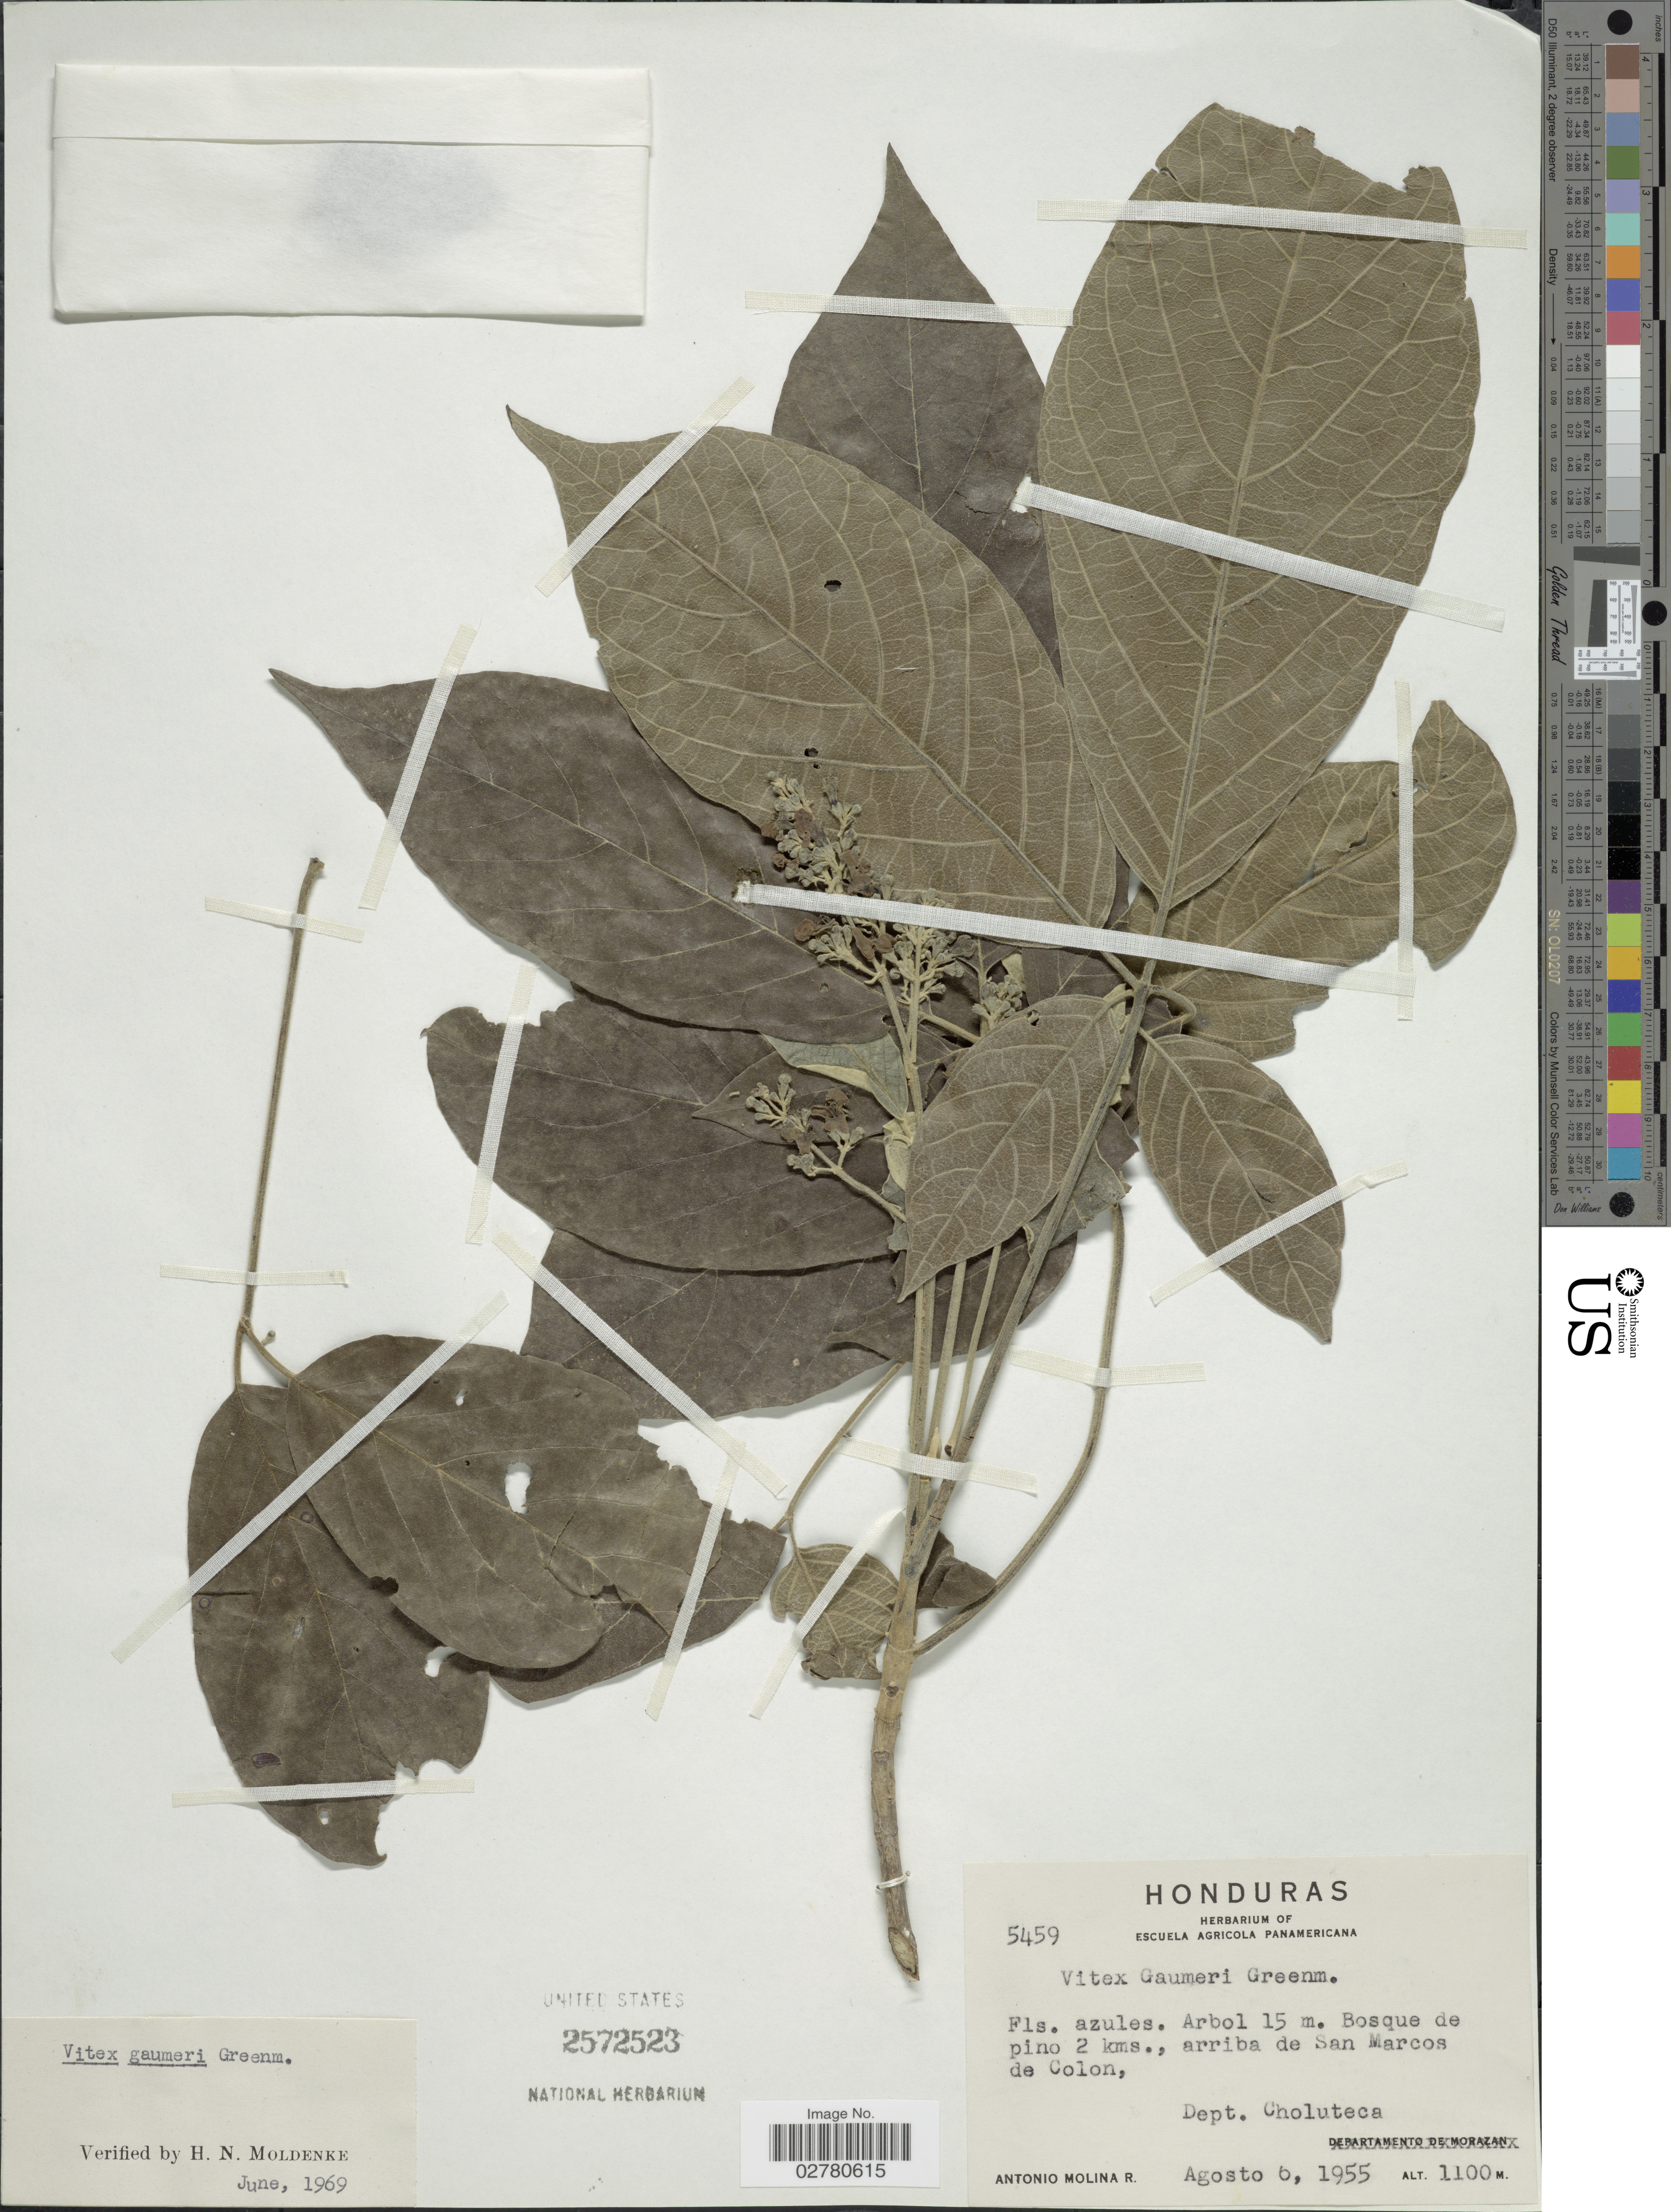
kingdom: Plantae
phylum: Tracheophyta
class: Magnoliopsida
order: Lamiales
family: Lamiaceae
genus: Vitex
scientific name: Vitex gaumeri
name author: Greenm.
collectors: A. Molina R.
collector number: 5459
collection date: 1955-08-06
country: Honduras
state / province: Choluteca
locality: Bosque de pino 2 kms., arriba de San Marcos de Colon, Dept. Choluteca.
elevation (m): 1100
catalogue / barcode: US 2572523